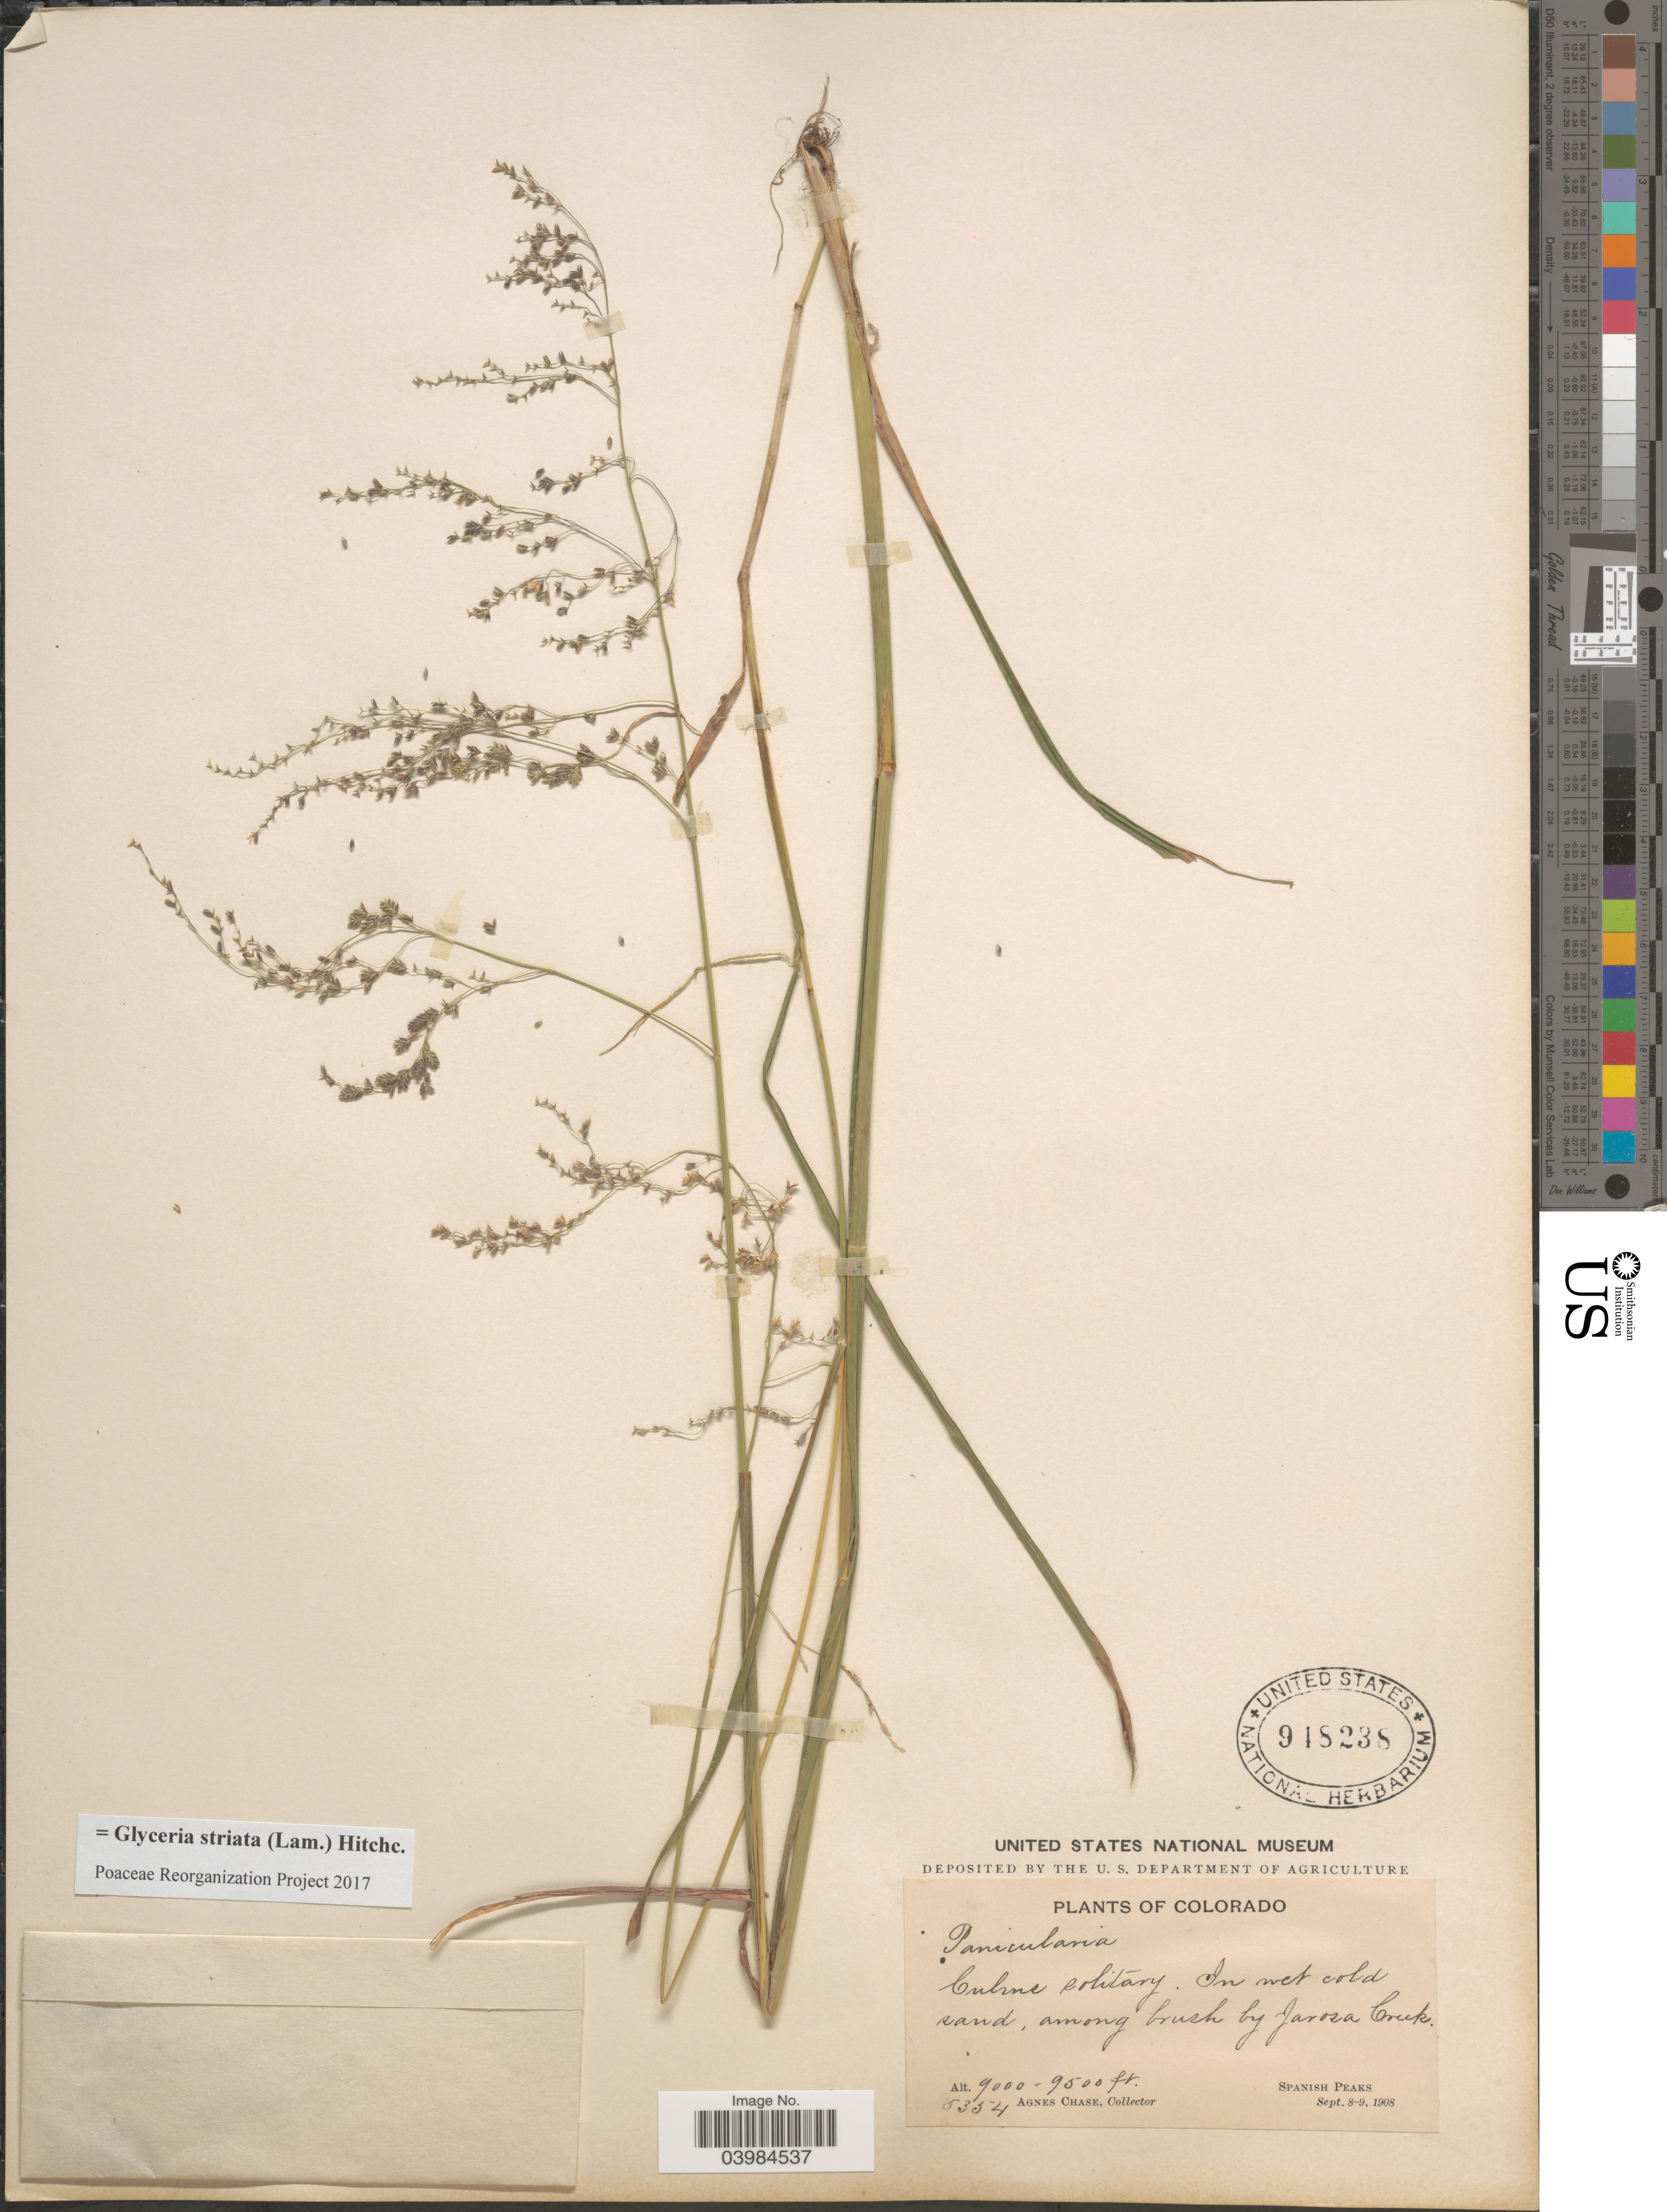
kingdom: Plantae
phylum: Tracheophyta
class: Liliopsida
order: Poales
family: Poaceae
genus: Glyceria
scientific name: Glyceria striata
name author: (Lam.) Hitchc.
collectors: A. Chase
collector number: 5354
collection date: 1908-09-08/1908-09-09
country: United States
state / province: Colorado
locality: In wet cold sand, among brush by Jaroza Creek. Spanish Peaks.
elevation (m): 2743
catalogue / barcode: US 918238